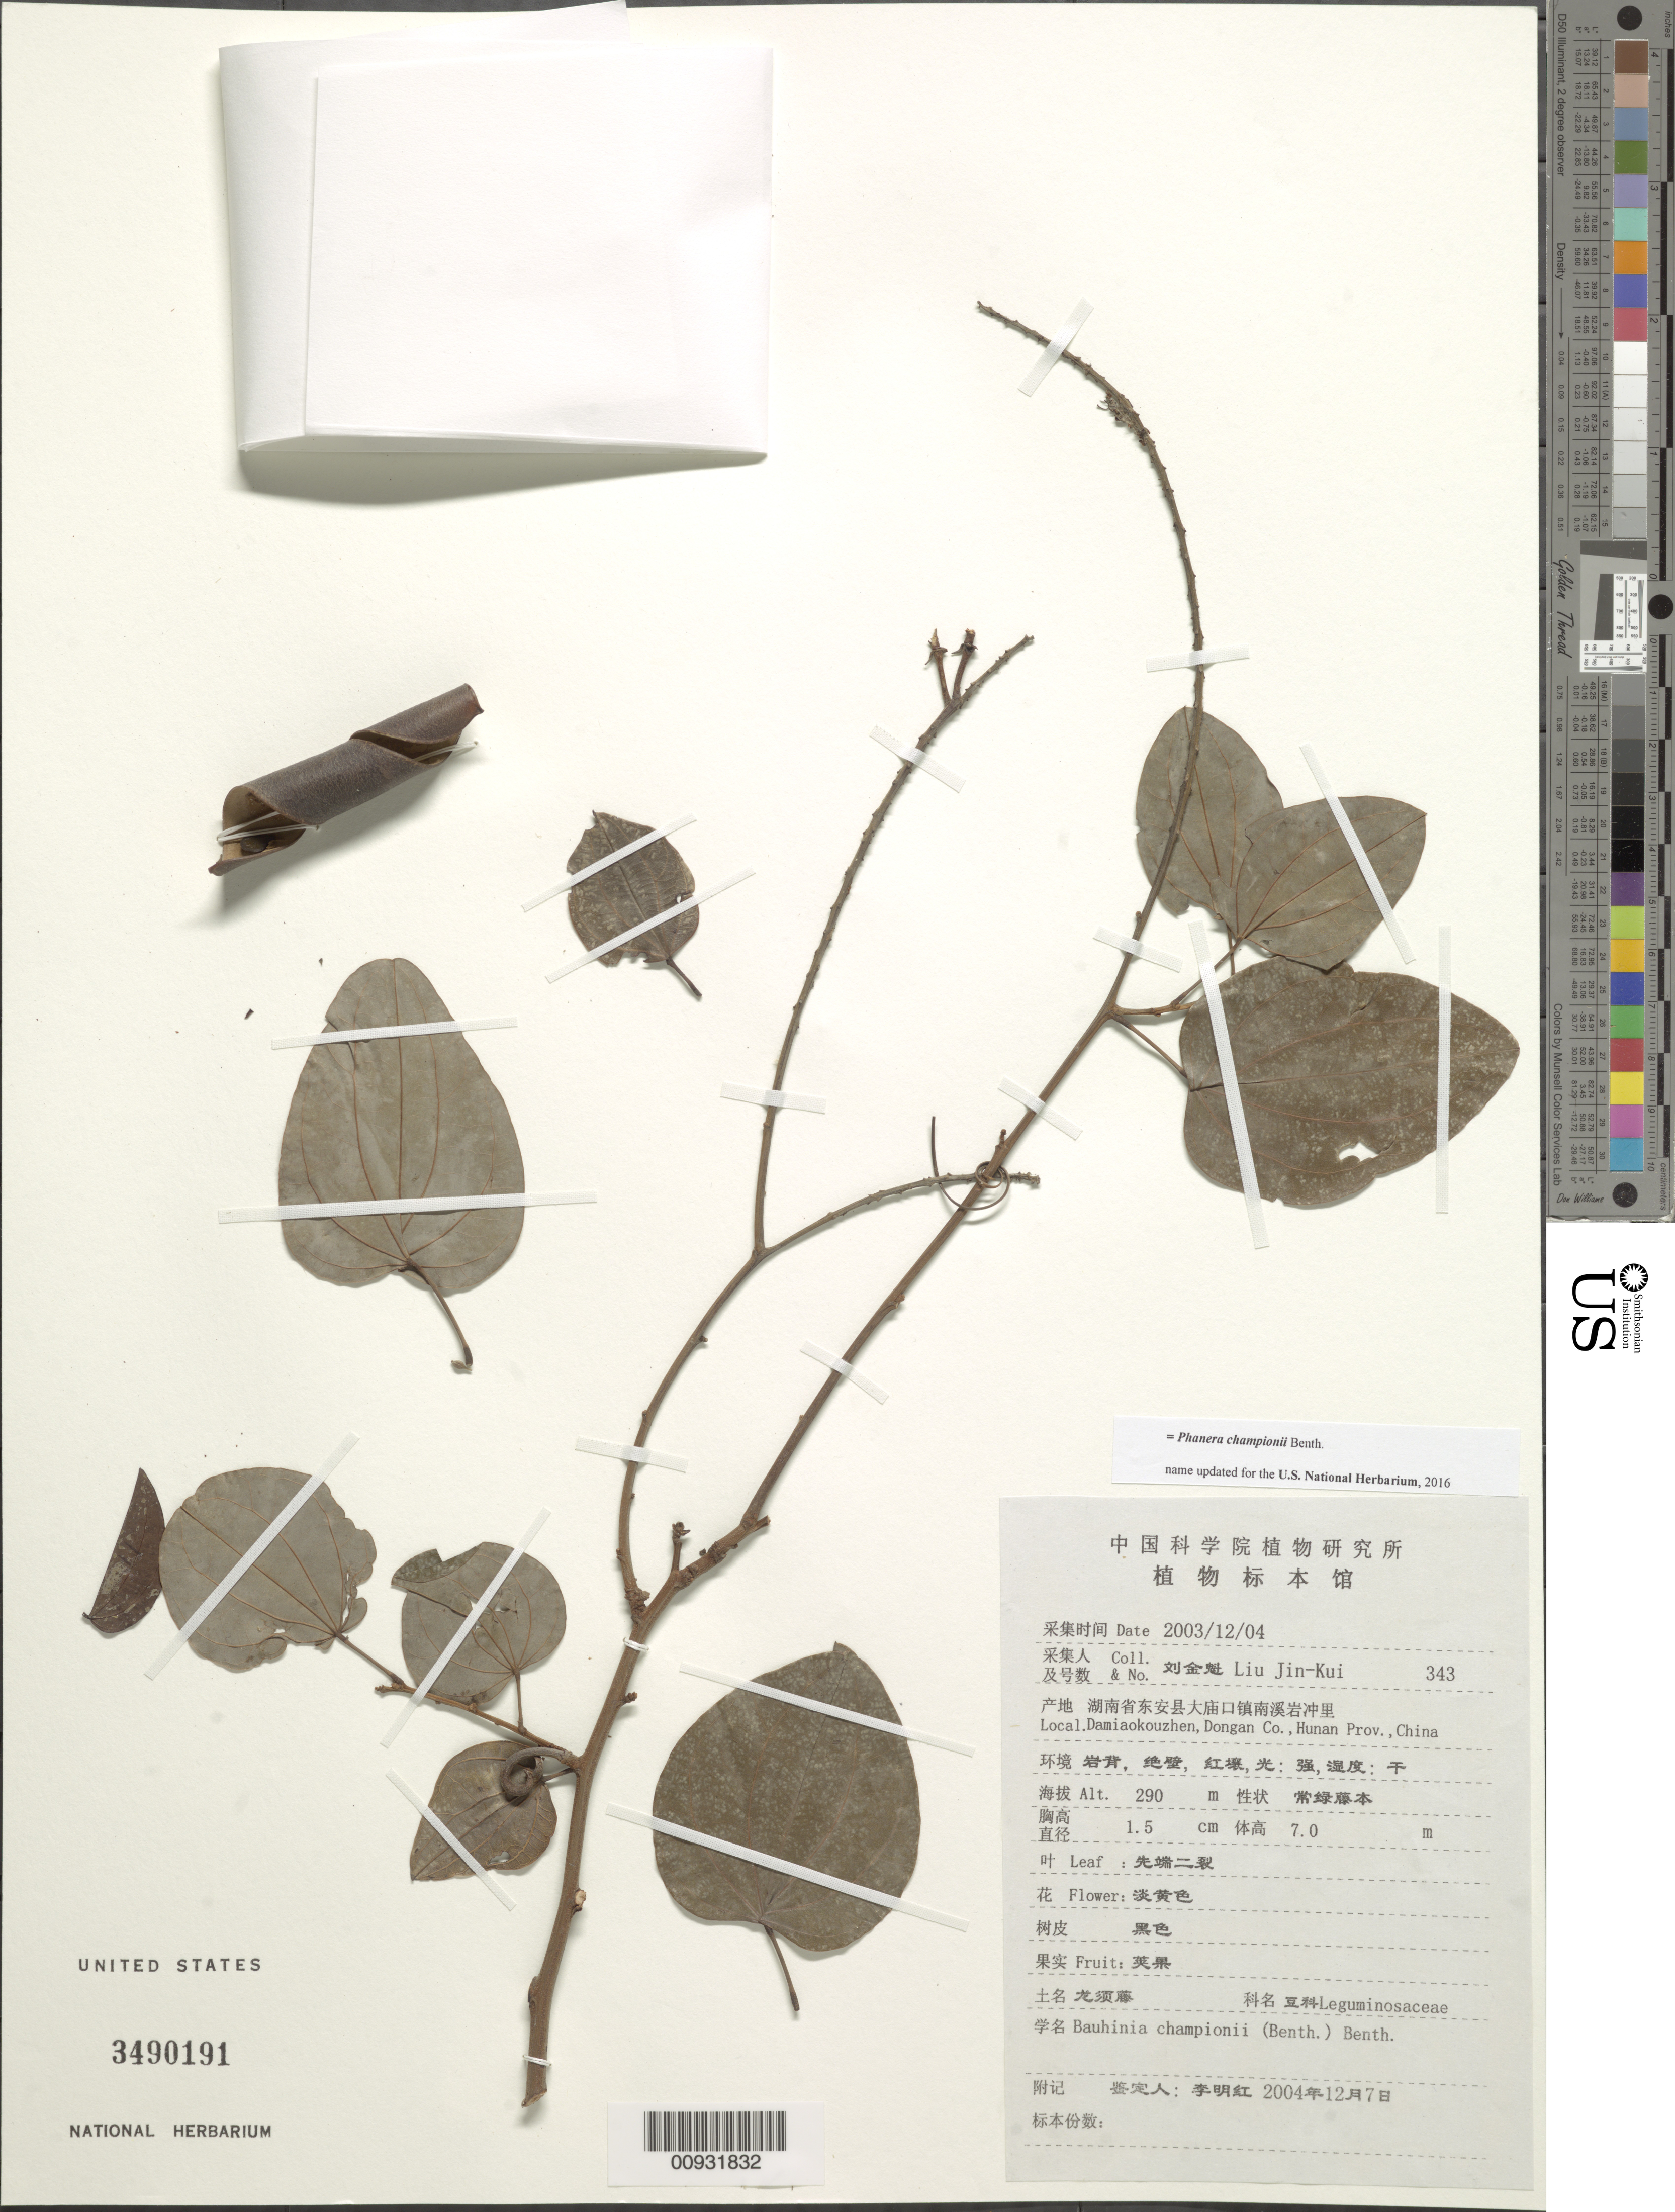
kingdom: Plantae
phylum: Tracheophyta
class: Magnoliopsida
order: Fabales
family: Fabaceae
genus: Phanera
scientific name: Phanera championii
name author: Benth.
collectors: L. Jin-Kui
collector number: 343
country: China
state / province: Hunan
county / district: Dongan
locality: Damiaokouzhen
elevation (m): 290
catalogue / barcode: US 3490191